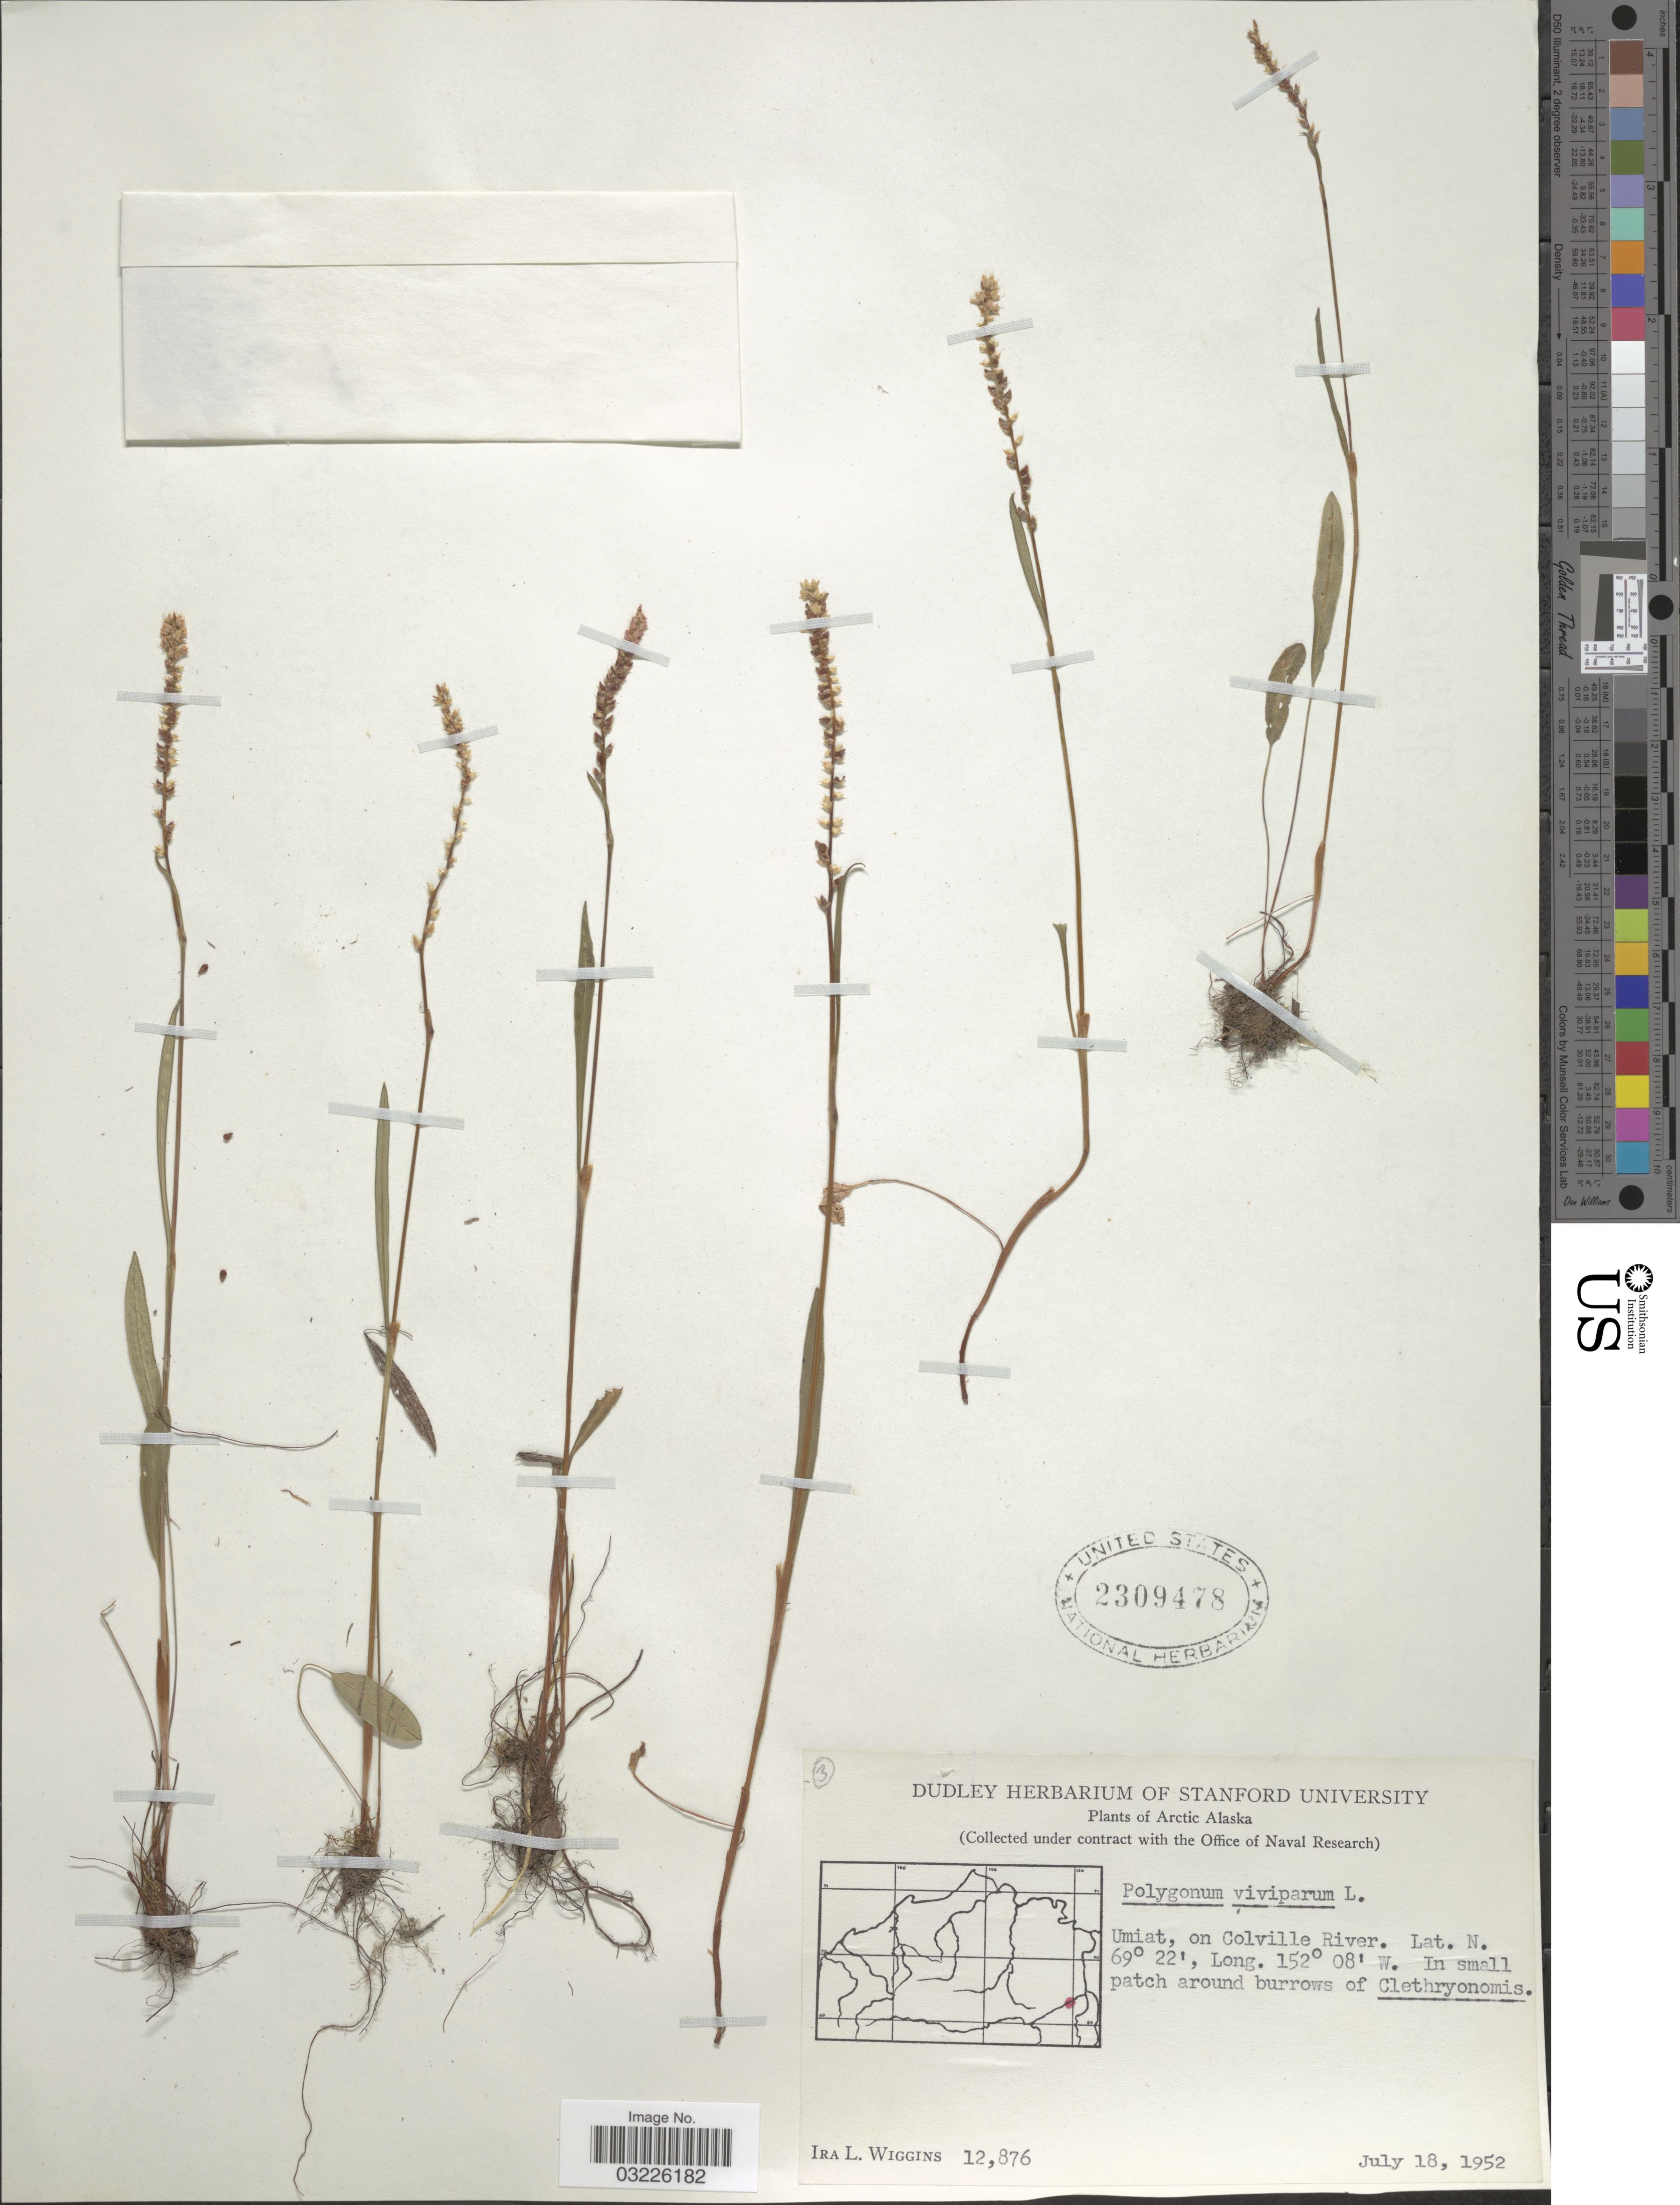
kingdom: Plantae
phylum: Tracheophyta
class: Magnoliopsida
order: Caryophyllales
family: Polygonaceae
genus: Bistorta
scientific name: Bistorta vivipara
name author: (L.) Delarbre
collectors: I. L. Wiggins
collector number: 12876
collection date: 1952-07-18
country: United States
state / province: Alaska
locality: Arctic Alaska. Umiat, on Colville River.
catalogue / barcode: US 2309478